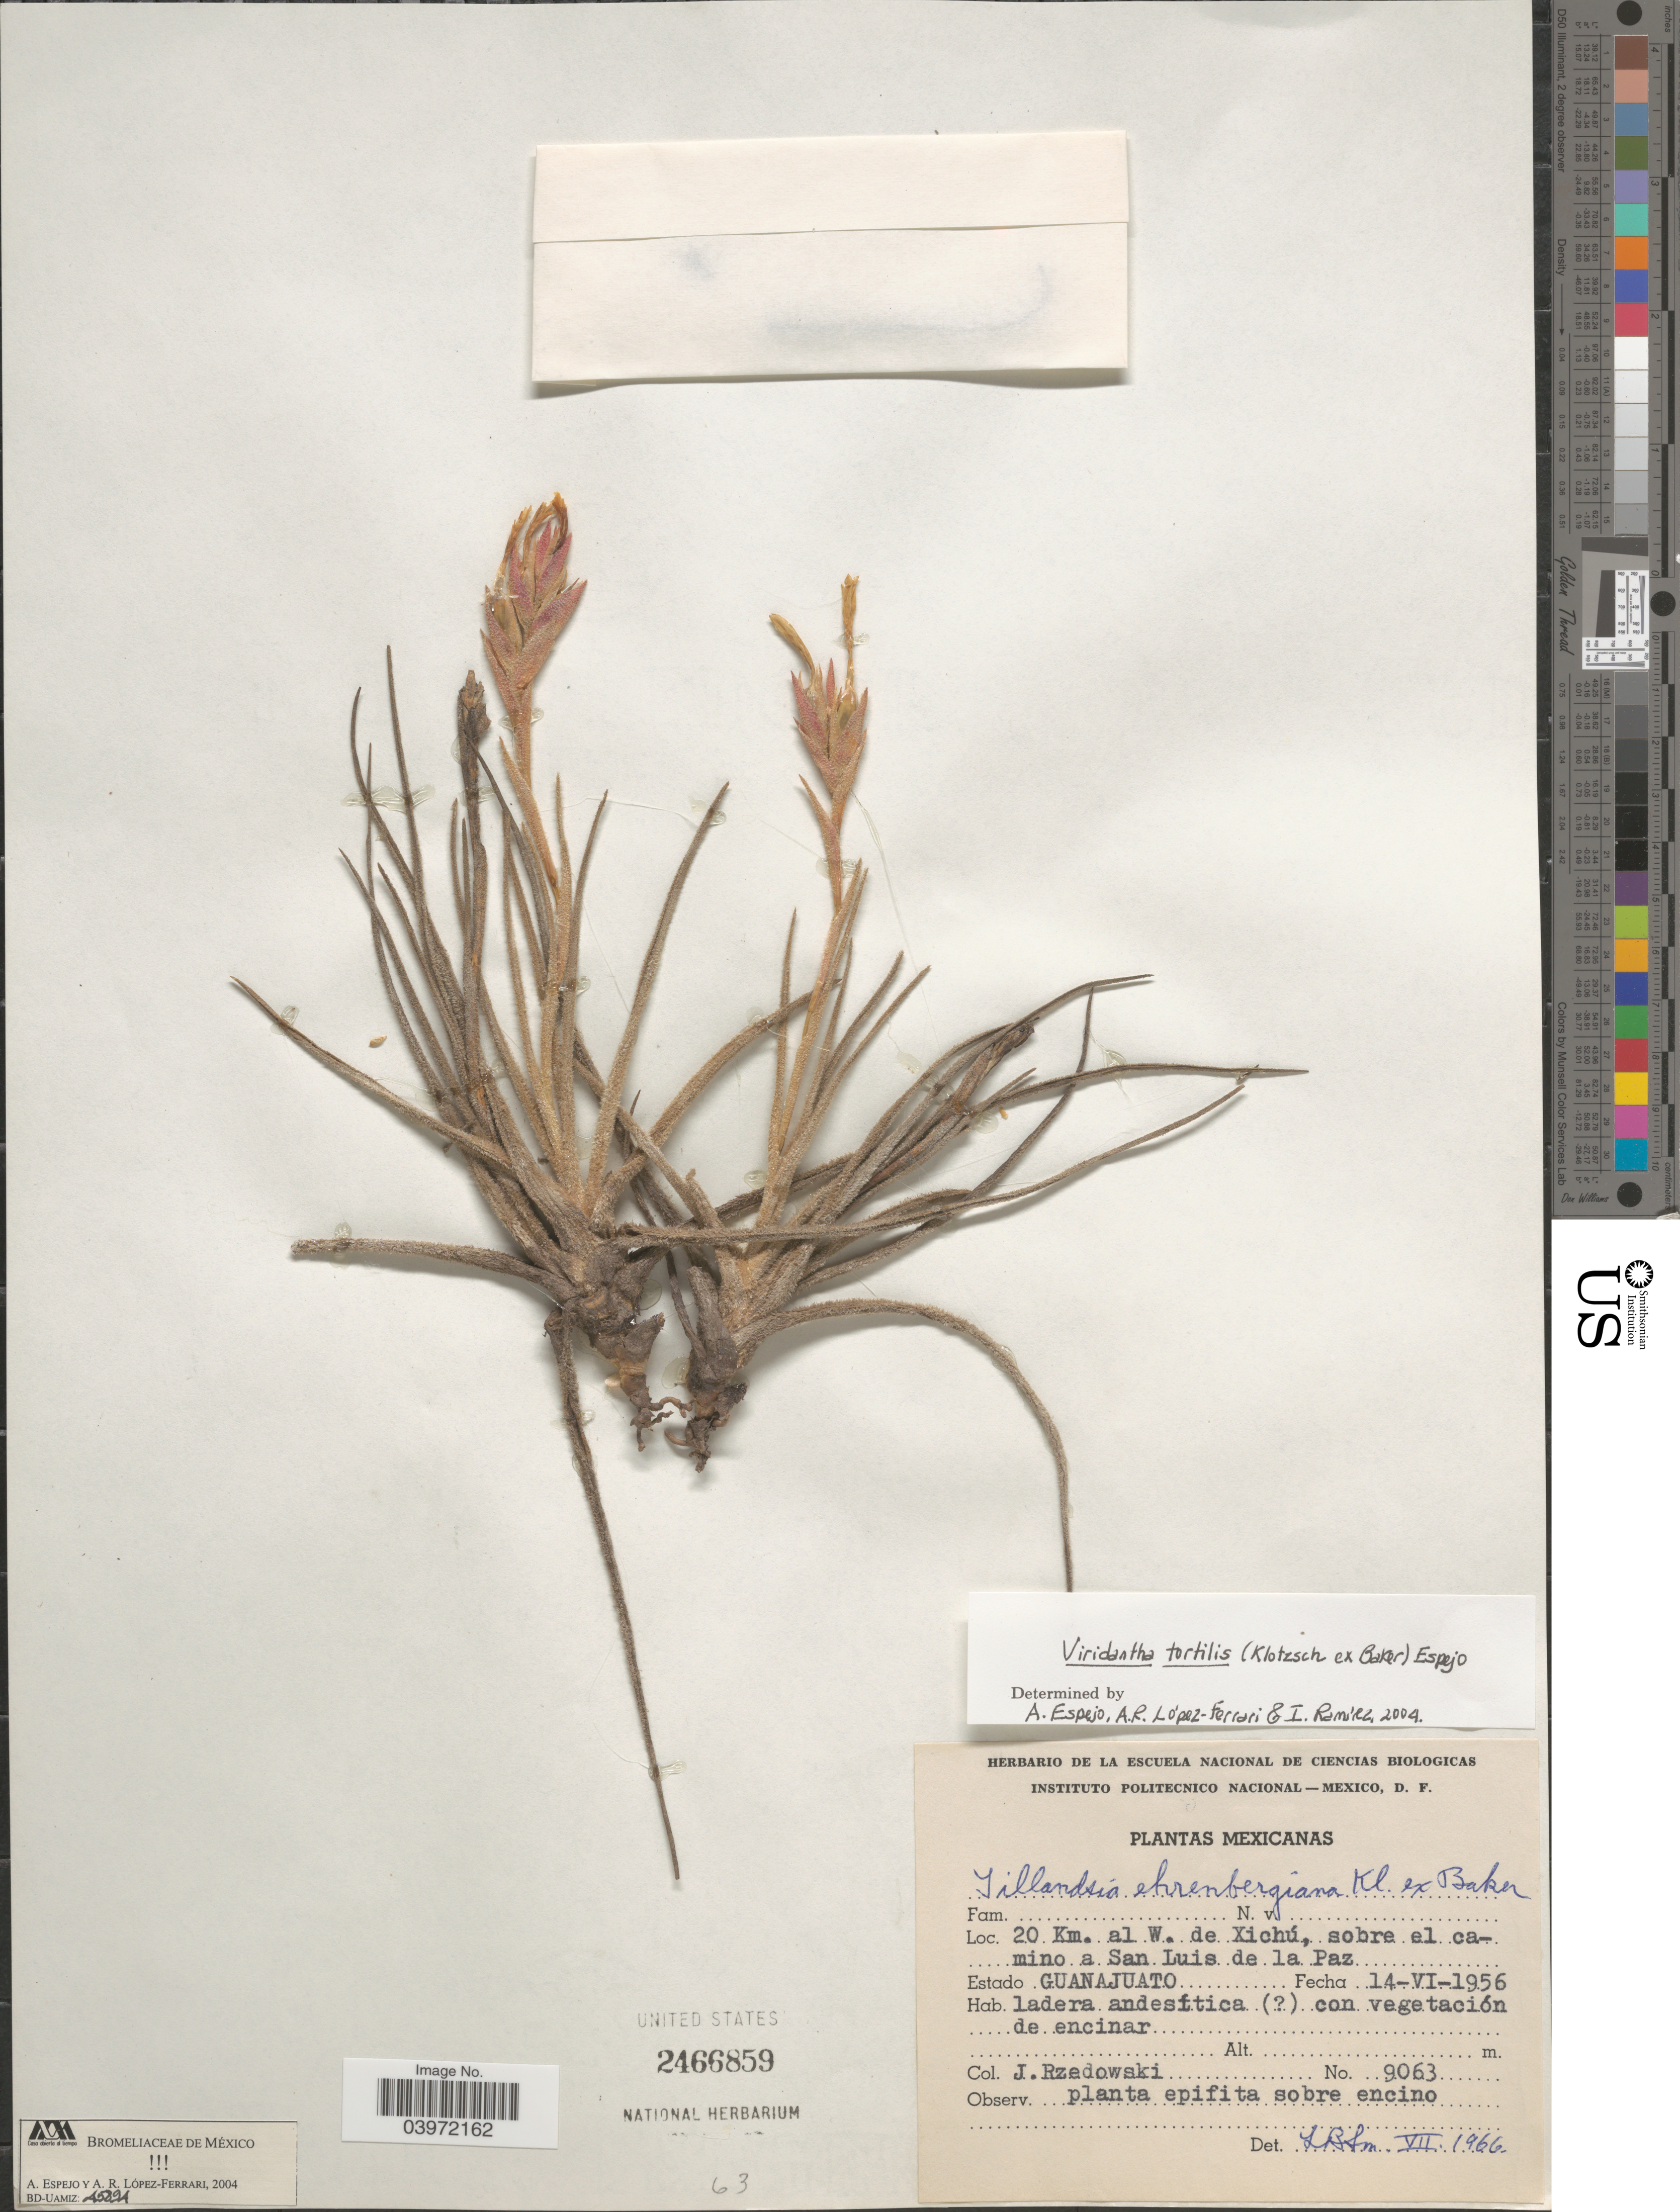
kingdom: Plantae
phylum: Tracheophyta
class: Liliopsida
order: Poales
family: Bromeliaceae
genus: Tillandsia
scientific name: Tillandsia tortilis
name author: Klotzsch ex Baker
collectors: J. Rzedowski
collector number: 9063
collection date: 1956-06-14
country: Mexico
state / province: Guanajuato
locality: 20 Km. al W. de Xichú, sobre el camino a San Luis de la Paz.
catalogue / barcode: US 2466859